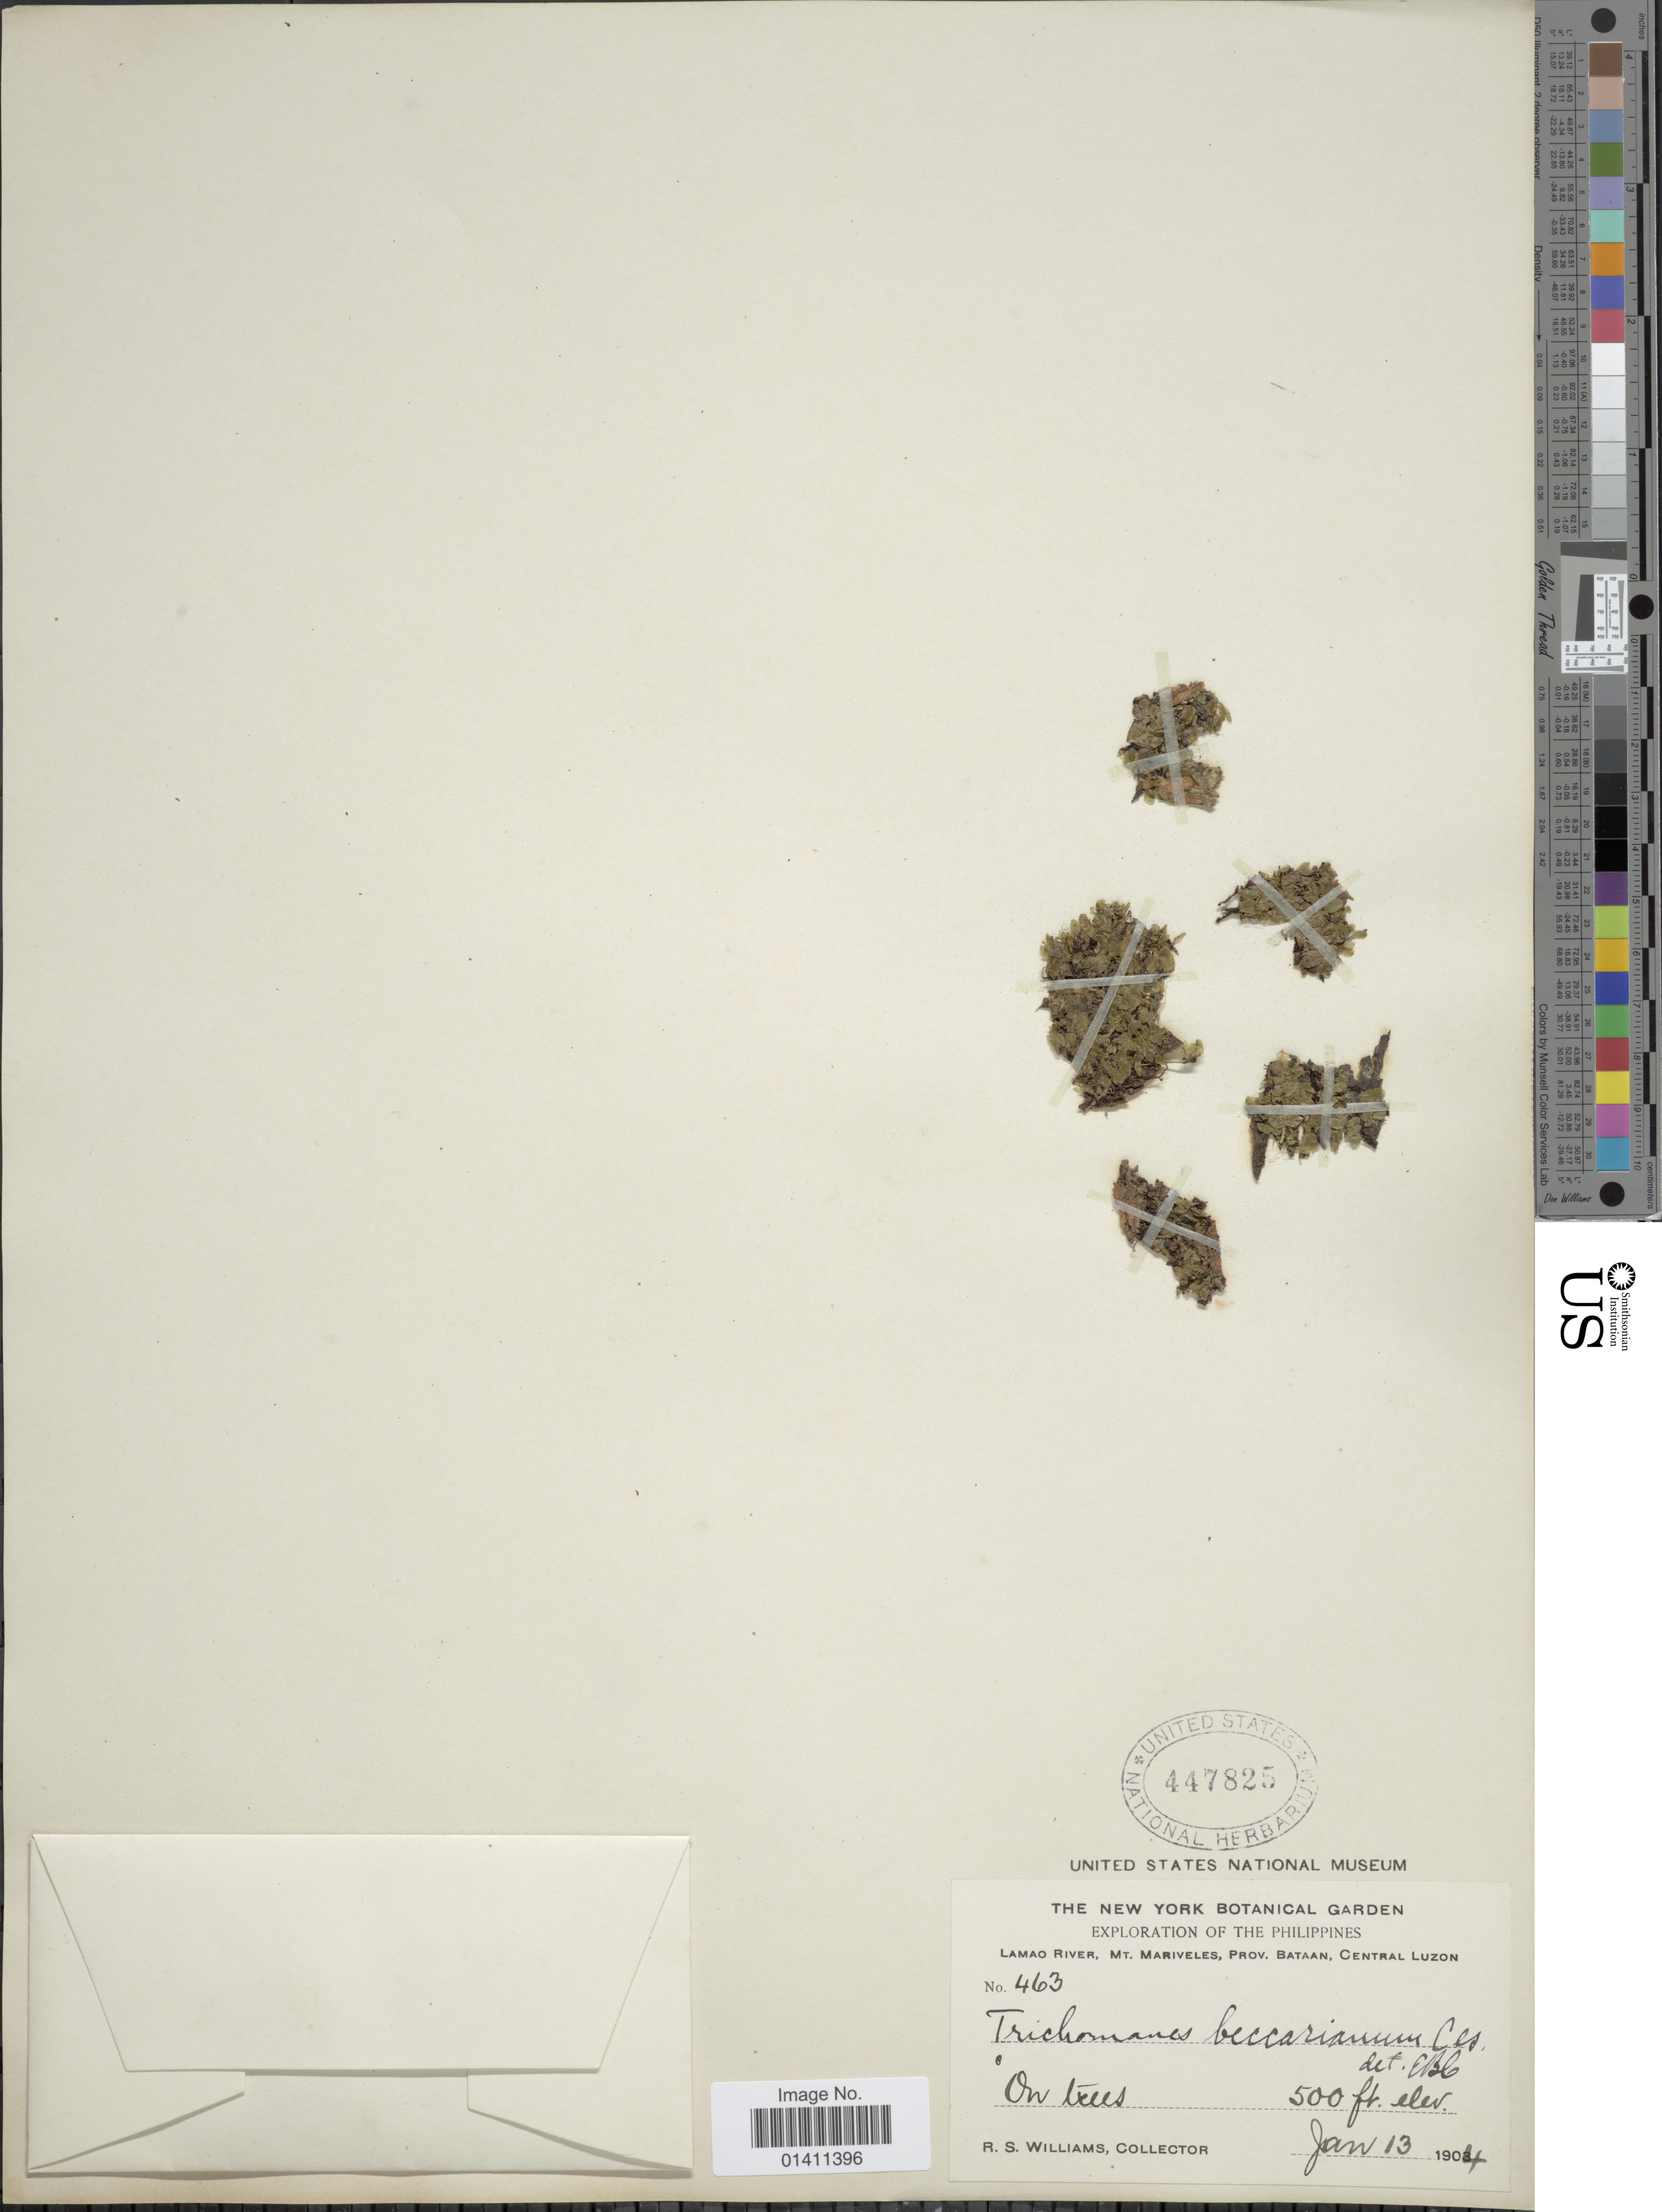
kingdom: Plantae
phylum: Tracheophyta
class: Polypodiopsida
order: Hymenophyllales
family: Hymenophyllaceae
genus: Didymoglossum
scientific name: Didymoglossum beccarianum (Ces.) comb. ined., 2015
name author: (Ces.)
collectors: R. S. Williams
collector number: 463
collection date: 1904-01-13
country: Philippines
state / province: Central Luzon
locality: Lamao River, Mt. Mariveles, prov. Bataan.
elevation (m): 152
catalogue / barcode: US 447825